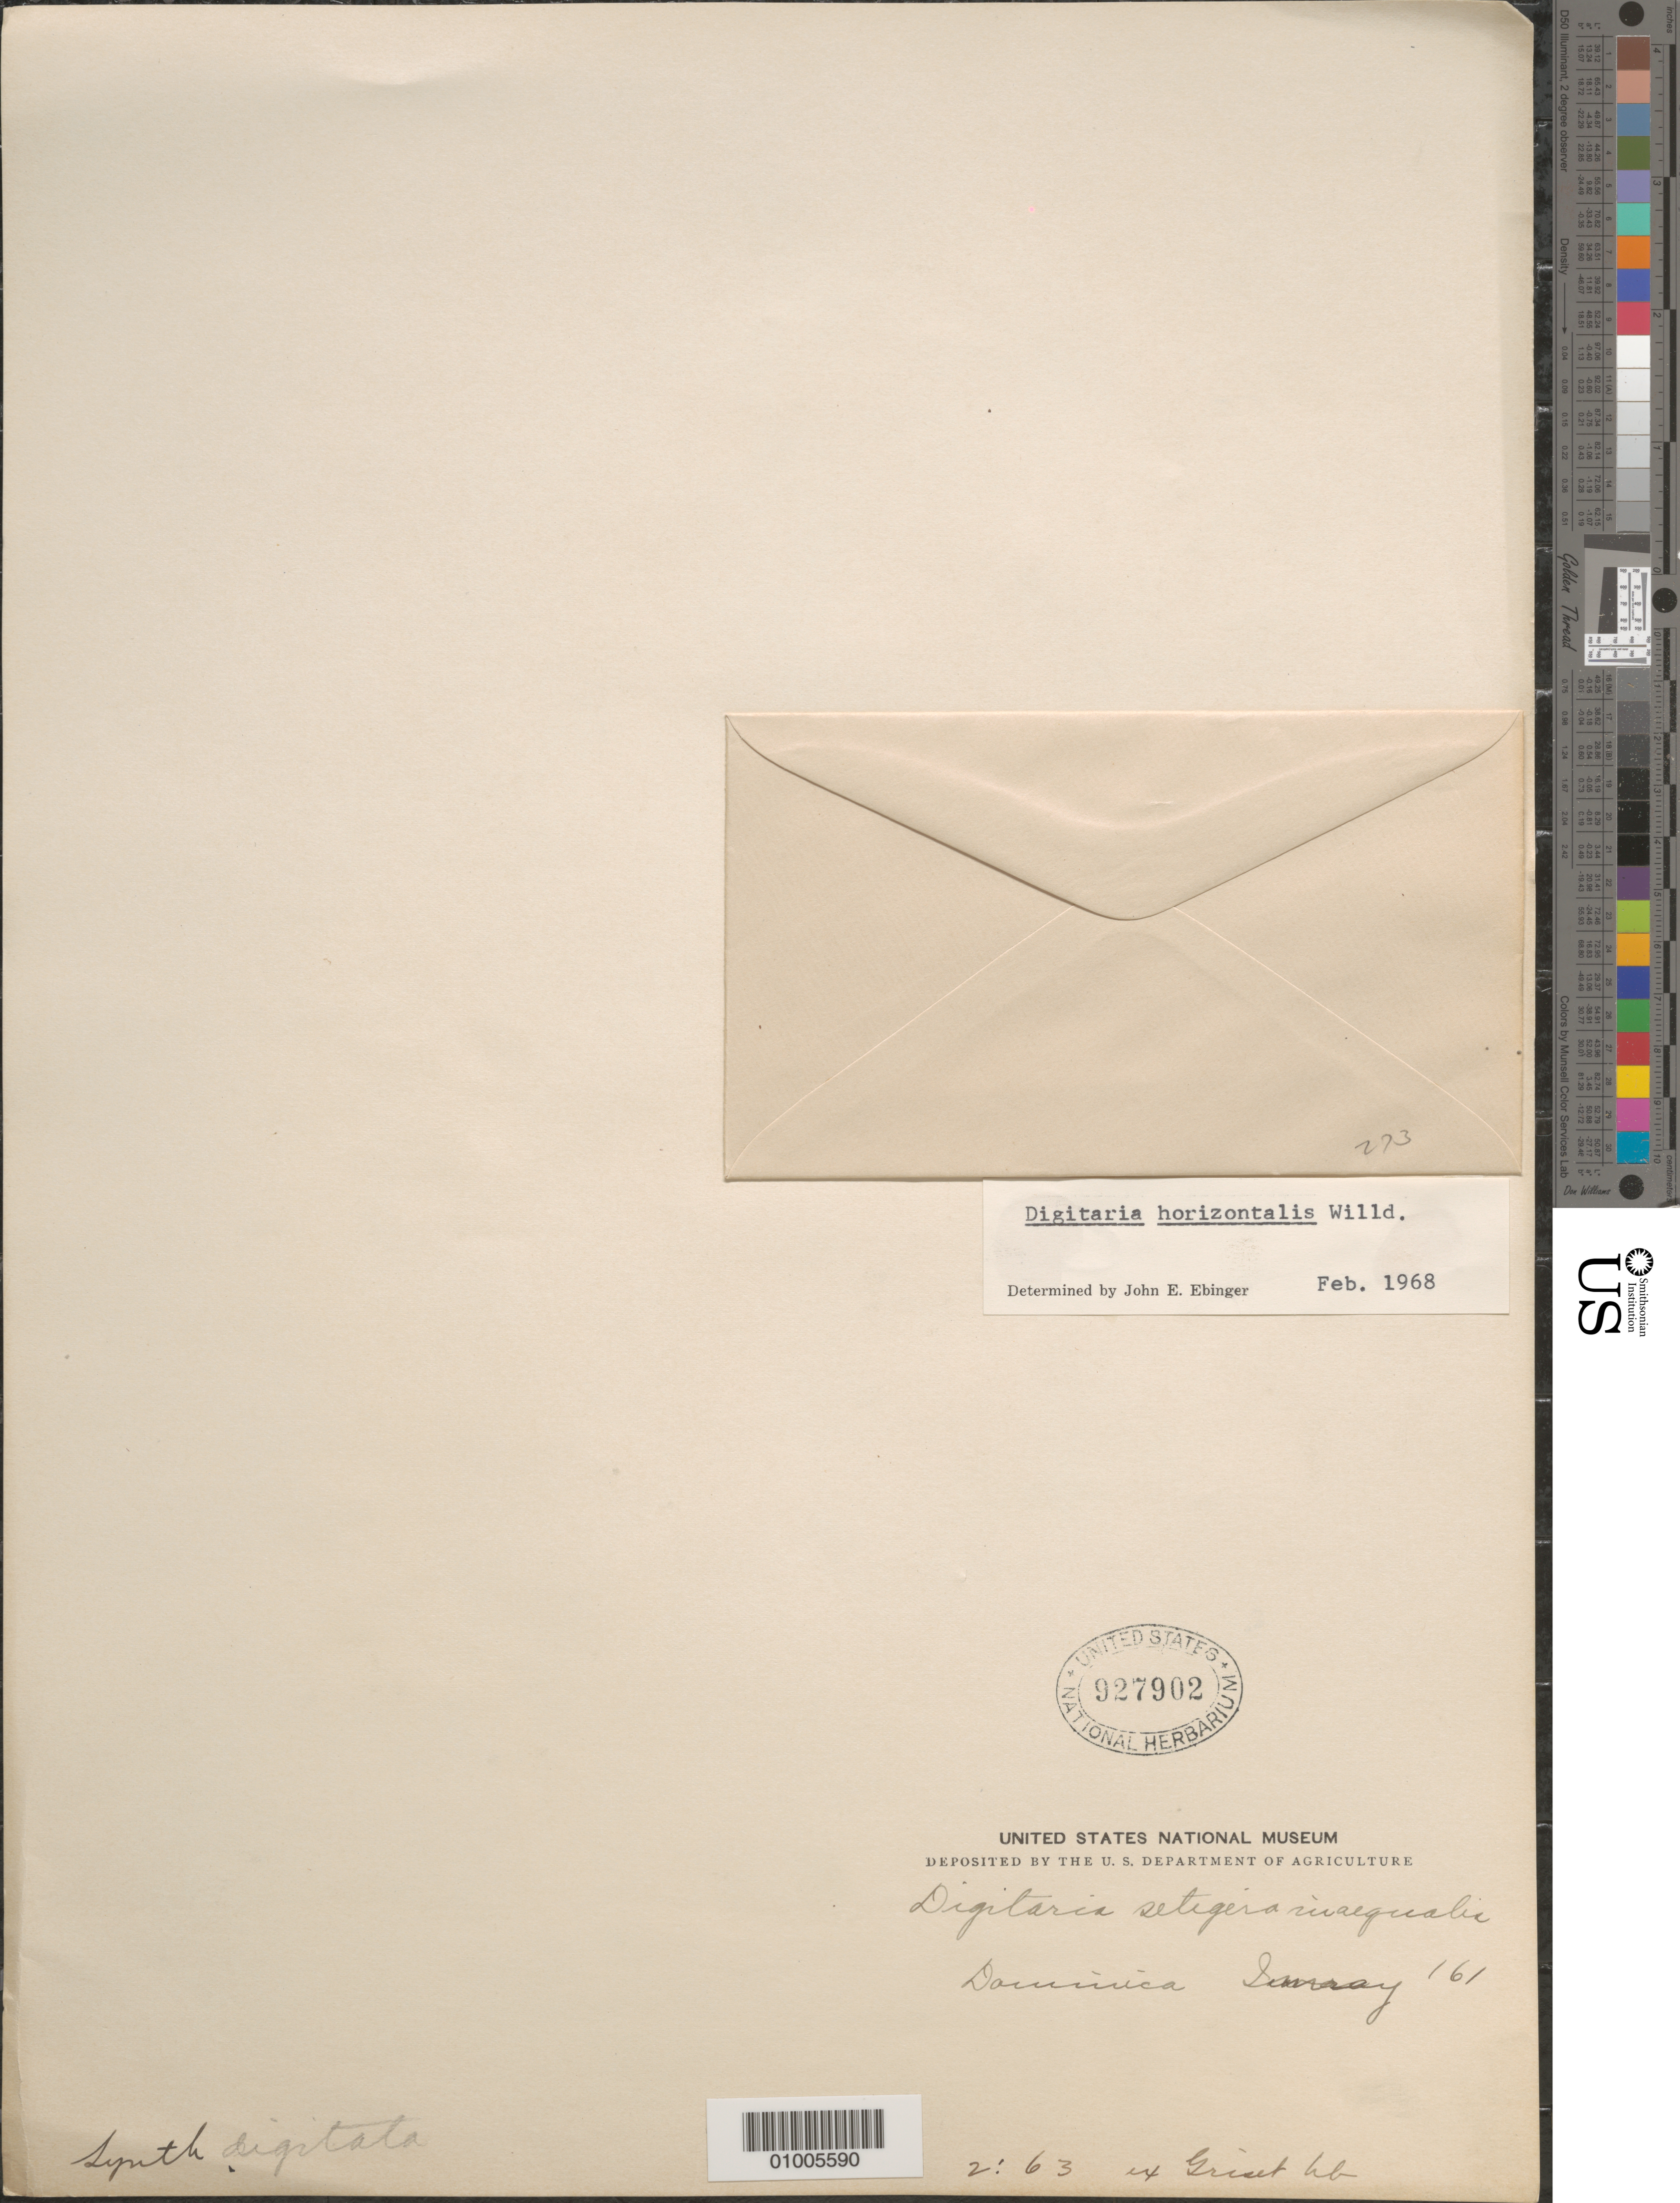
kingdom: Plantae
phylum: Tracheophyta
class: Liliopsida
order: Poales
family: Poaceae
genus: Digitaria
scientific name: Digitaria horizontalis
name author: Willd.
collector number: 161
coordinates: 0 N, 0 E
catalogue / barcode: US 927902